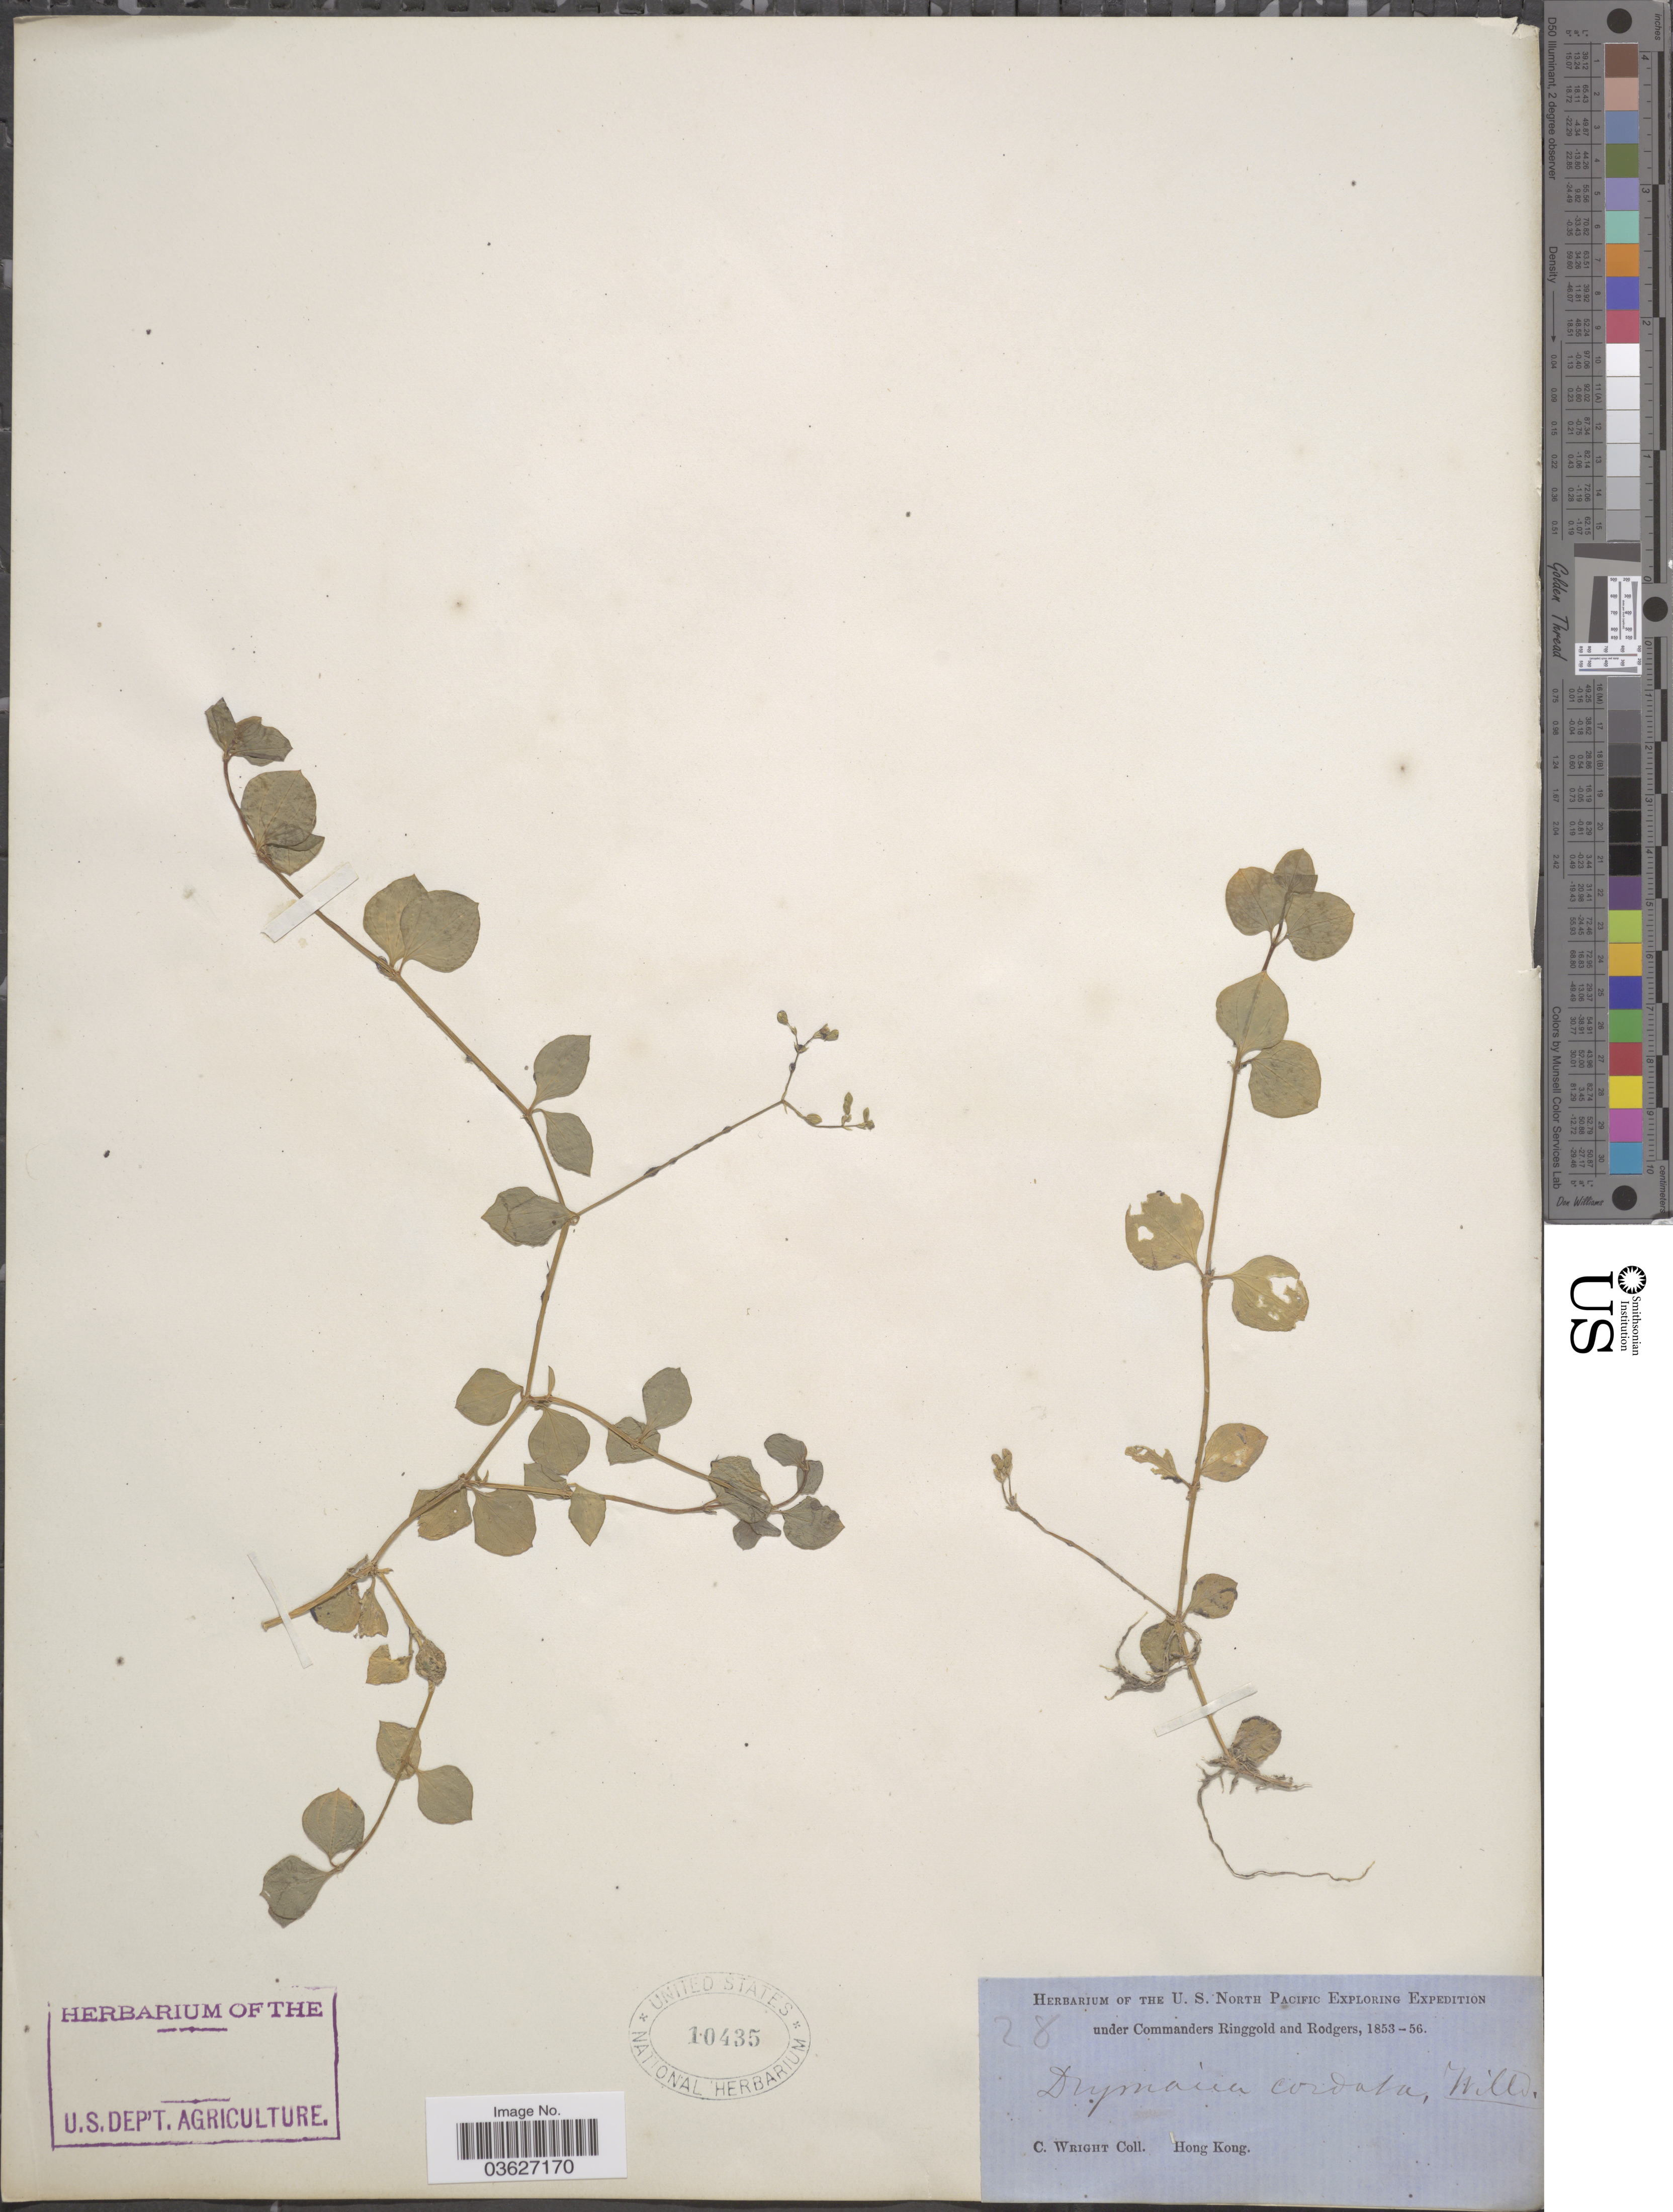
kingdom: Plantae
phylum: Tracheophyta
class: Magnoliopsida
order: Caryophyllales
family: Caryophyllaceae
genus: Drymaria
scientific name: Drymaria cordata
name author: (L.) Willd. ex Schult.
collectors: C. Wright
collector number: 28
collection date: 1853/1856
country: China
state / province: Hong Kong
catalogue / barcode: US 10435